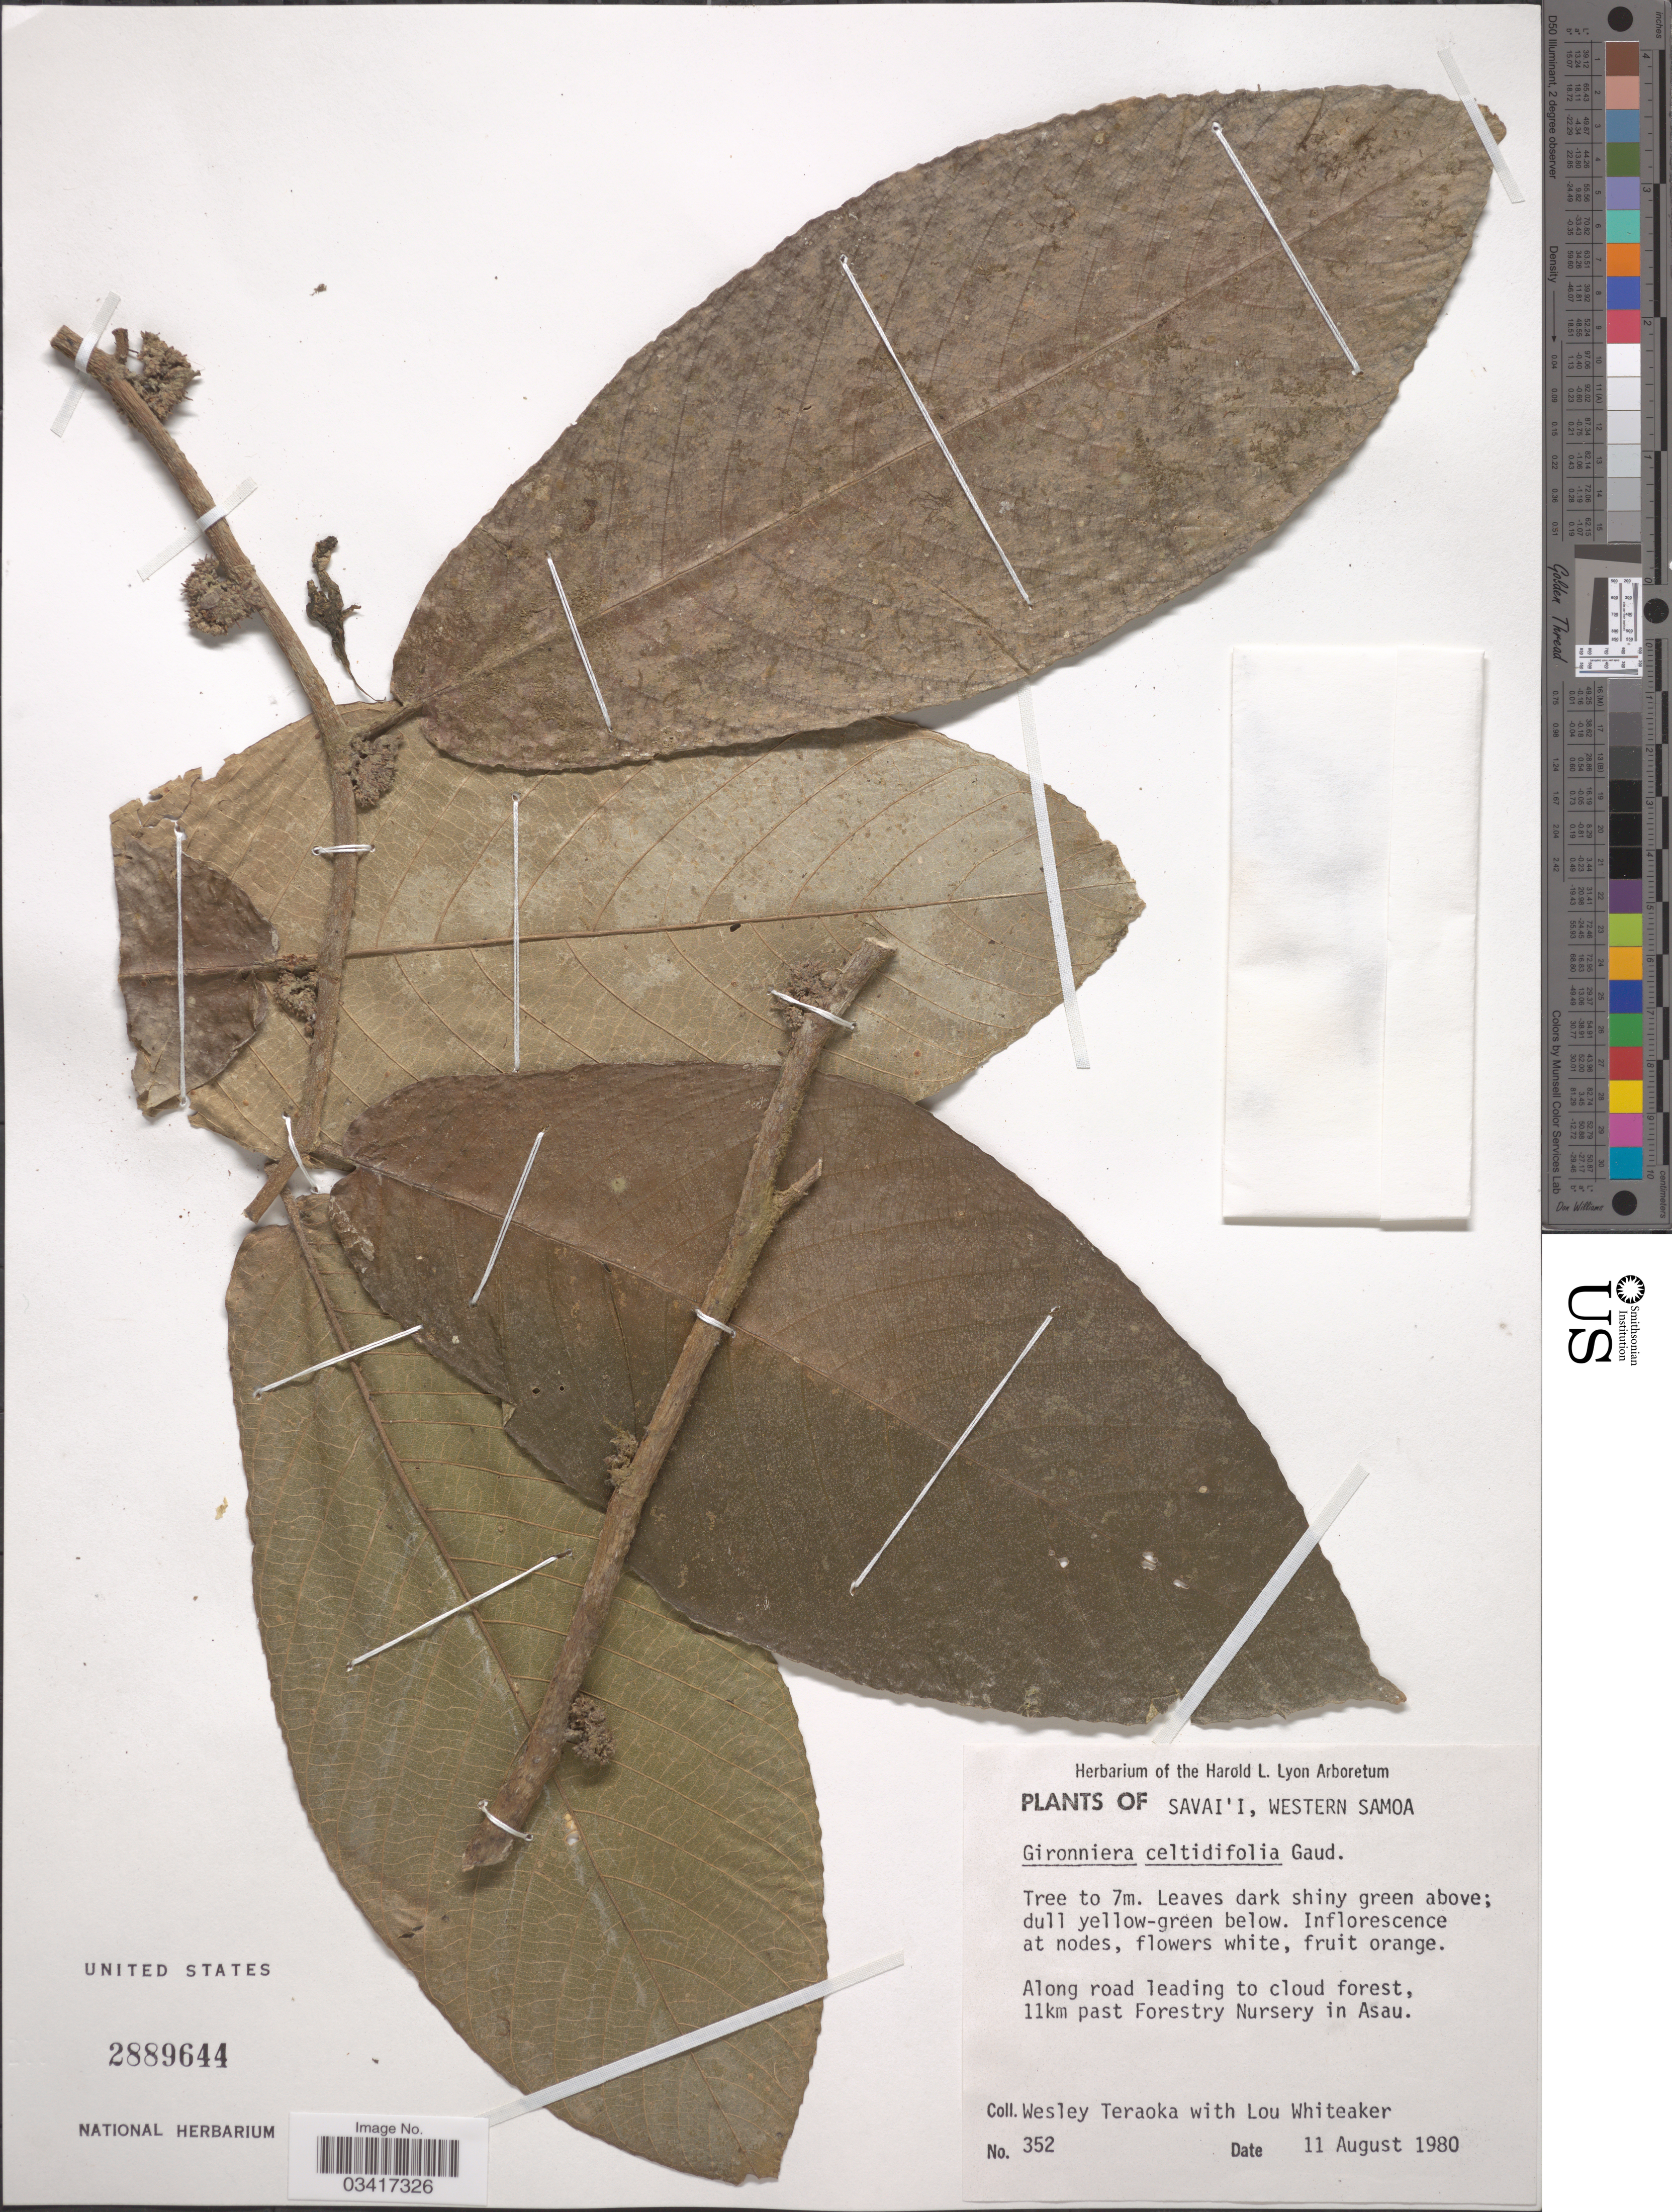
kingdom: Plantae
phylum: Tracheophyta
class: Magnoliopsida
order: Rosales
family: Cannabaceae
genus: Gironniera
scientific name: Gironniera celtidifolia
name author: Gaudich.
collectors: W. Teraoka & L. Whiteaker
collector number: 352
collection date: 1980-08-11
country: Samoa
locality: Savai'i. Along road leading to cloud forest, 11km past Forestry Nursery in Asau.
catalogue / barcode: US 2889644